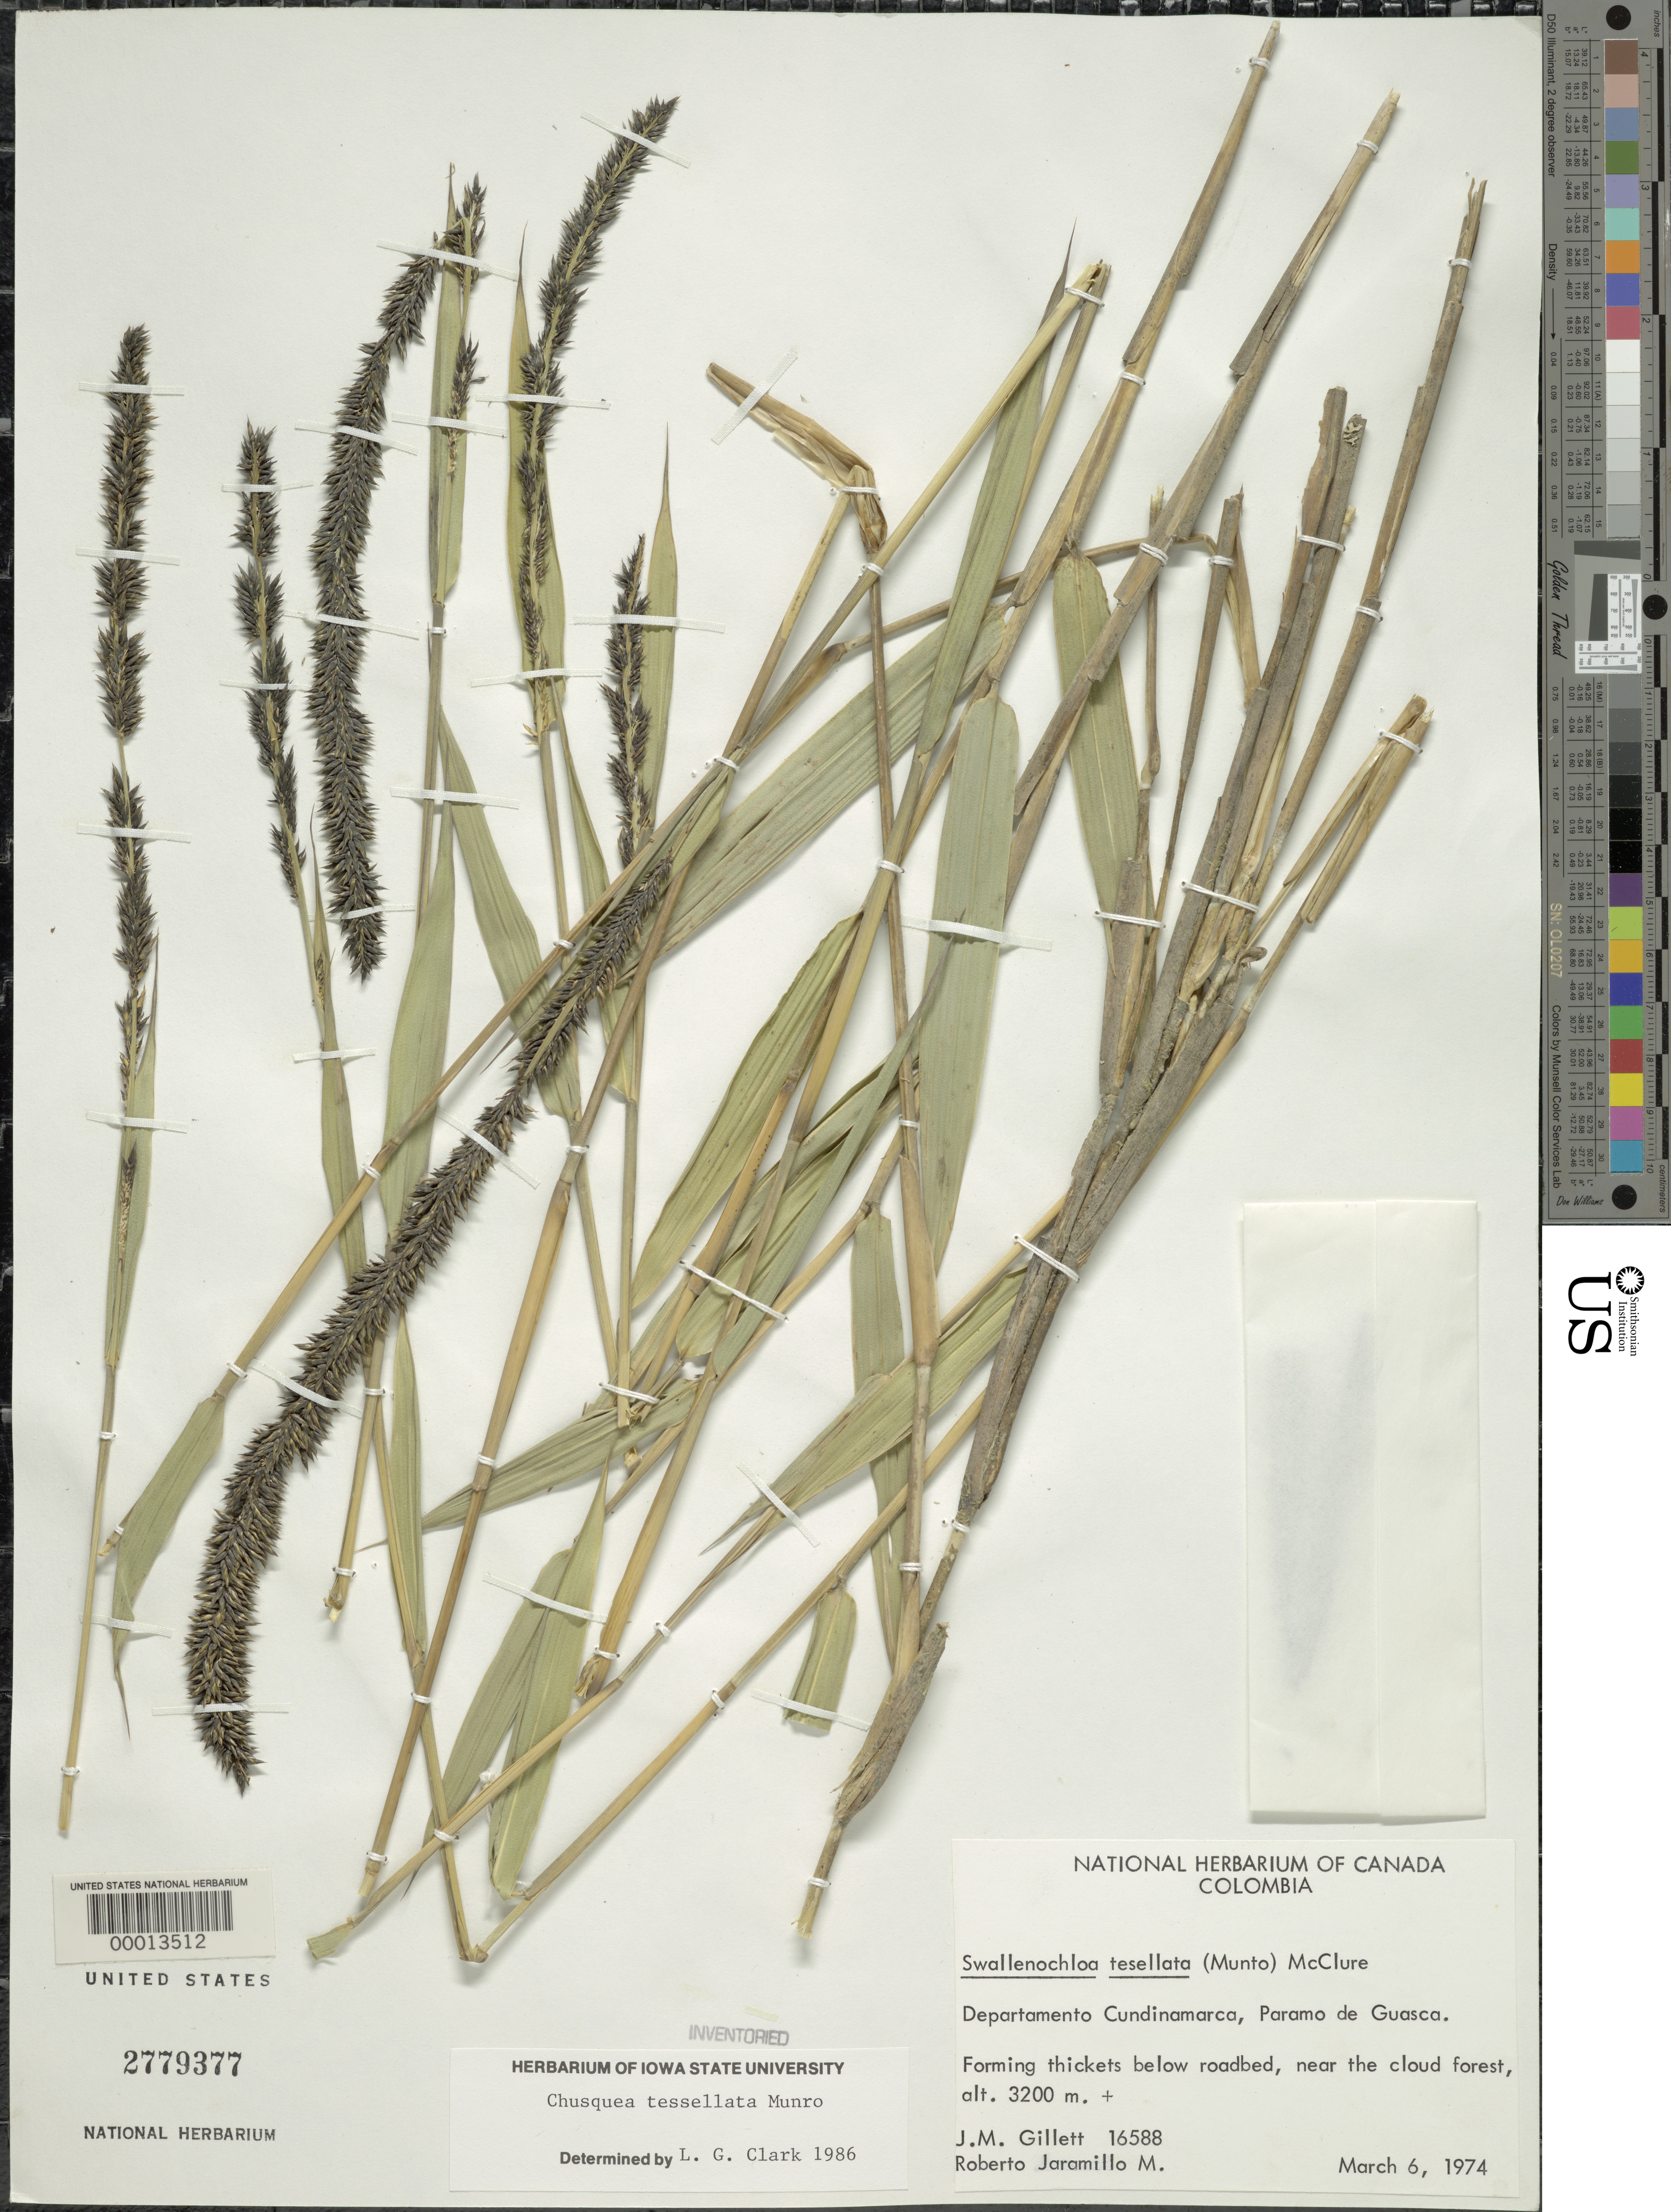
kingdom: Plantae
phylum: Tracheophyta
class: Liliopsida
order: Poales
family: Poaceae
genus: Chusquea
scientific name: Chusquea tessellata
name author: Munro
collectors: J. Gillett & R. Jaramillo M.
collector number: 16588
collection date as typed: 06 Mar 1974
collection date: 1974-03-06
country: Colombia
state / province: Cundinamarca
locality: Paramo de Guasca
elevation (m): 3200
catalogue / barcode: US 2779377